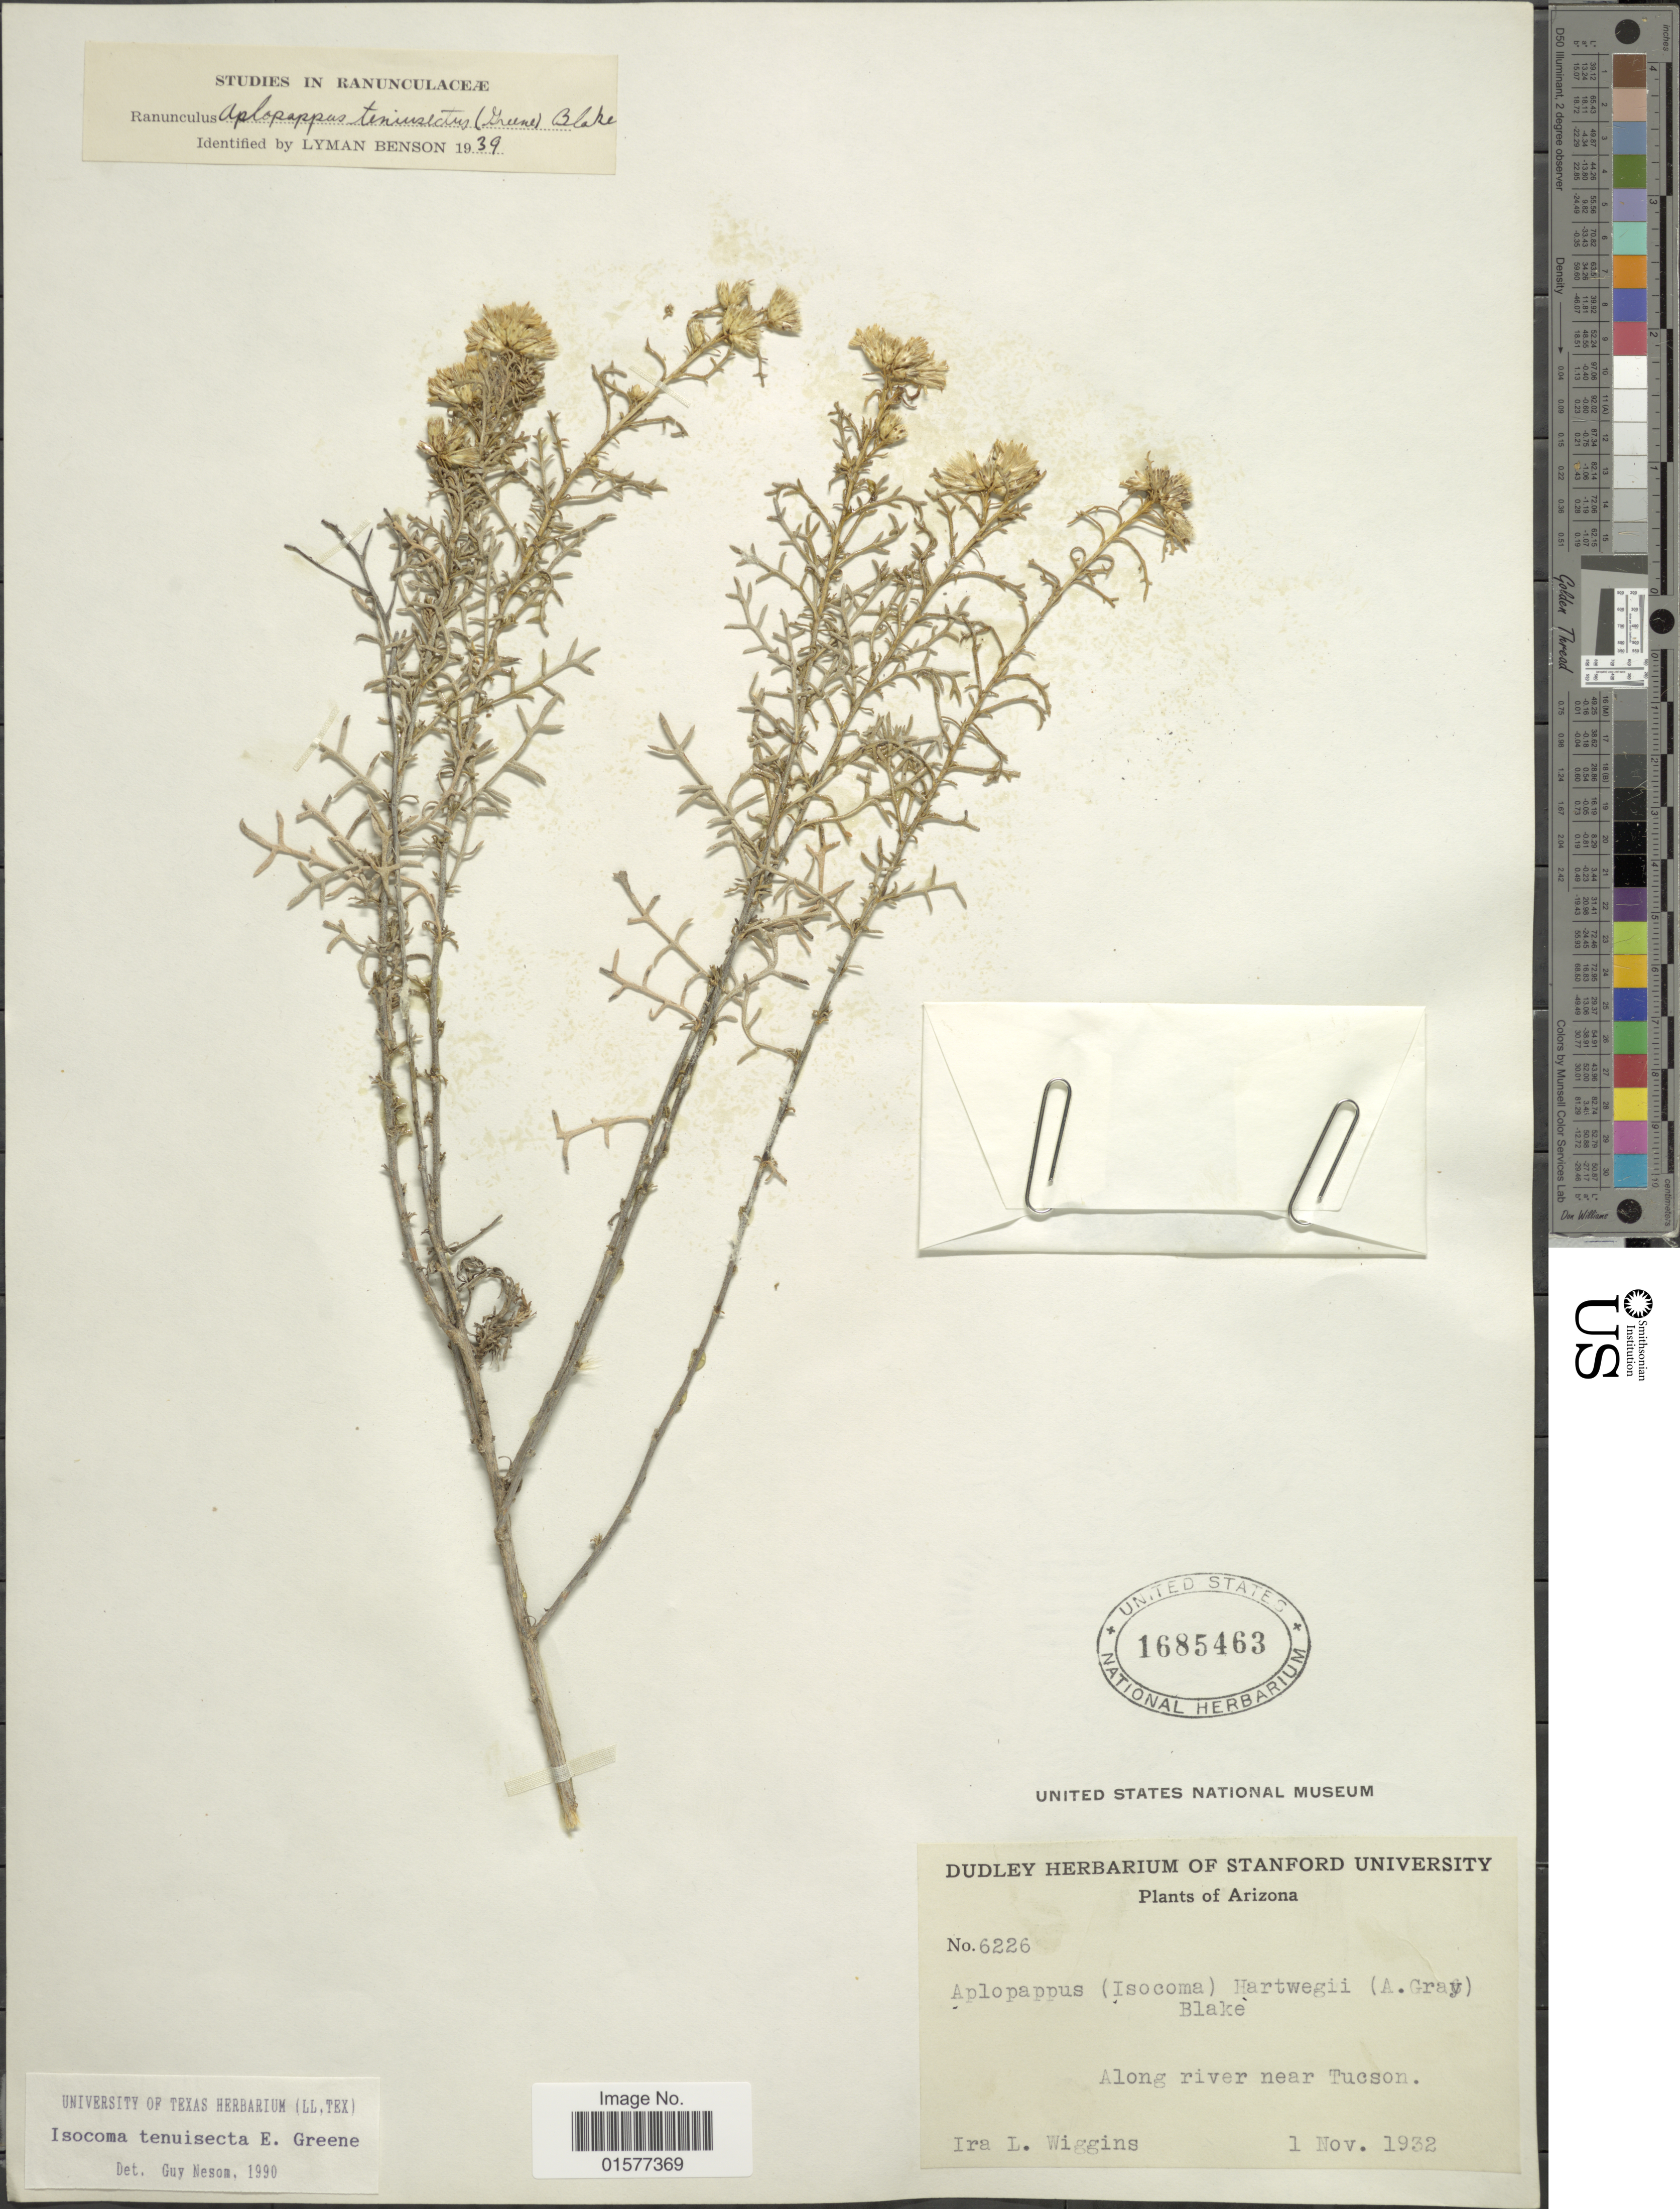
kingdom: Plantae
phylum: Tracheophyta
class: Magnoliopsida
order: Asterales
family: Asteraceae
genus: Isocoma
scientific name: Isocoma tenuisecta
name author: Greene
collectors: I. L. Wiggins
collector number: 6226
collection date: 1932-11-01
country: United States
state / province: Arizona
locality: Along river near Tucson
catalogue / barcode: US 1685463